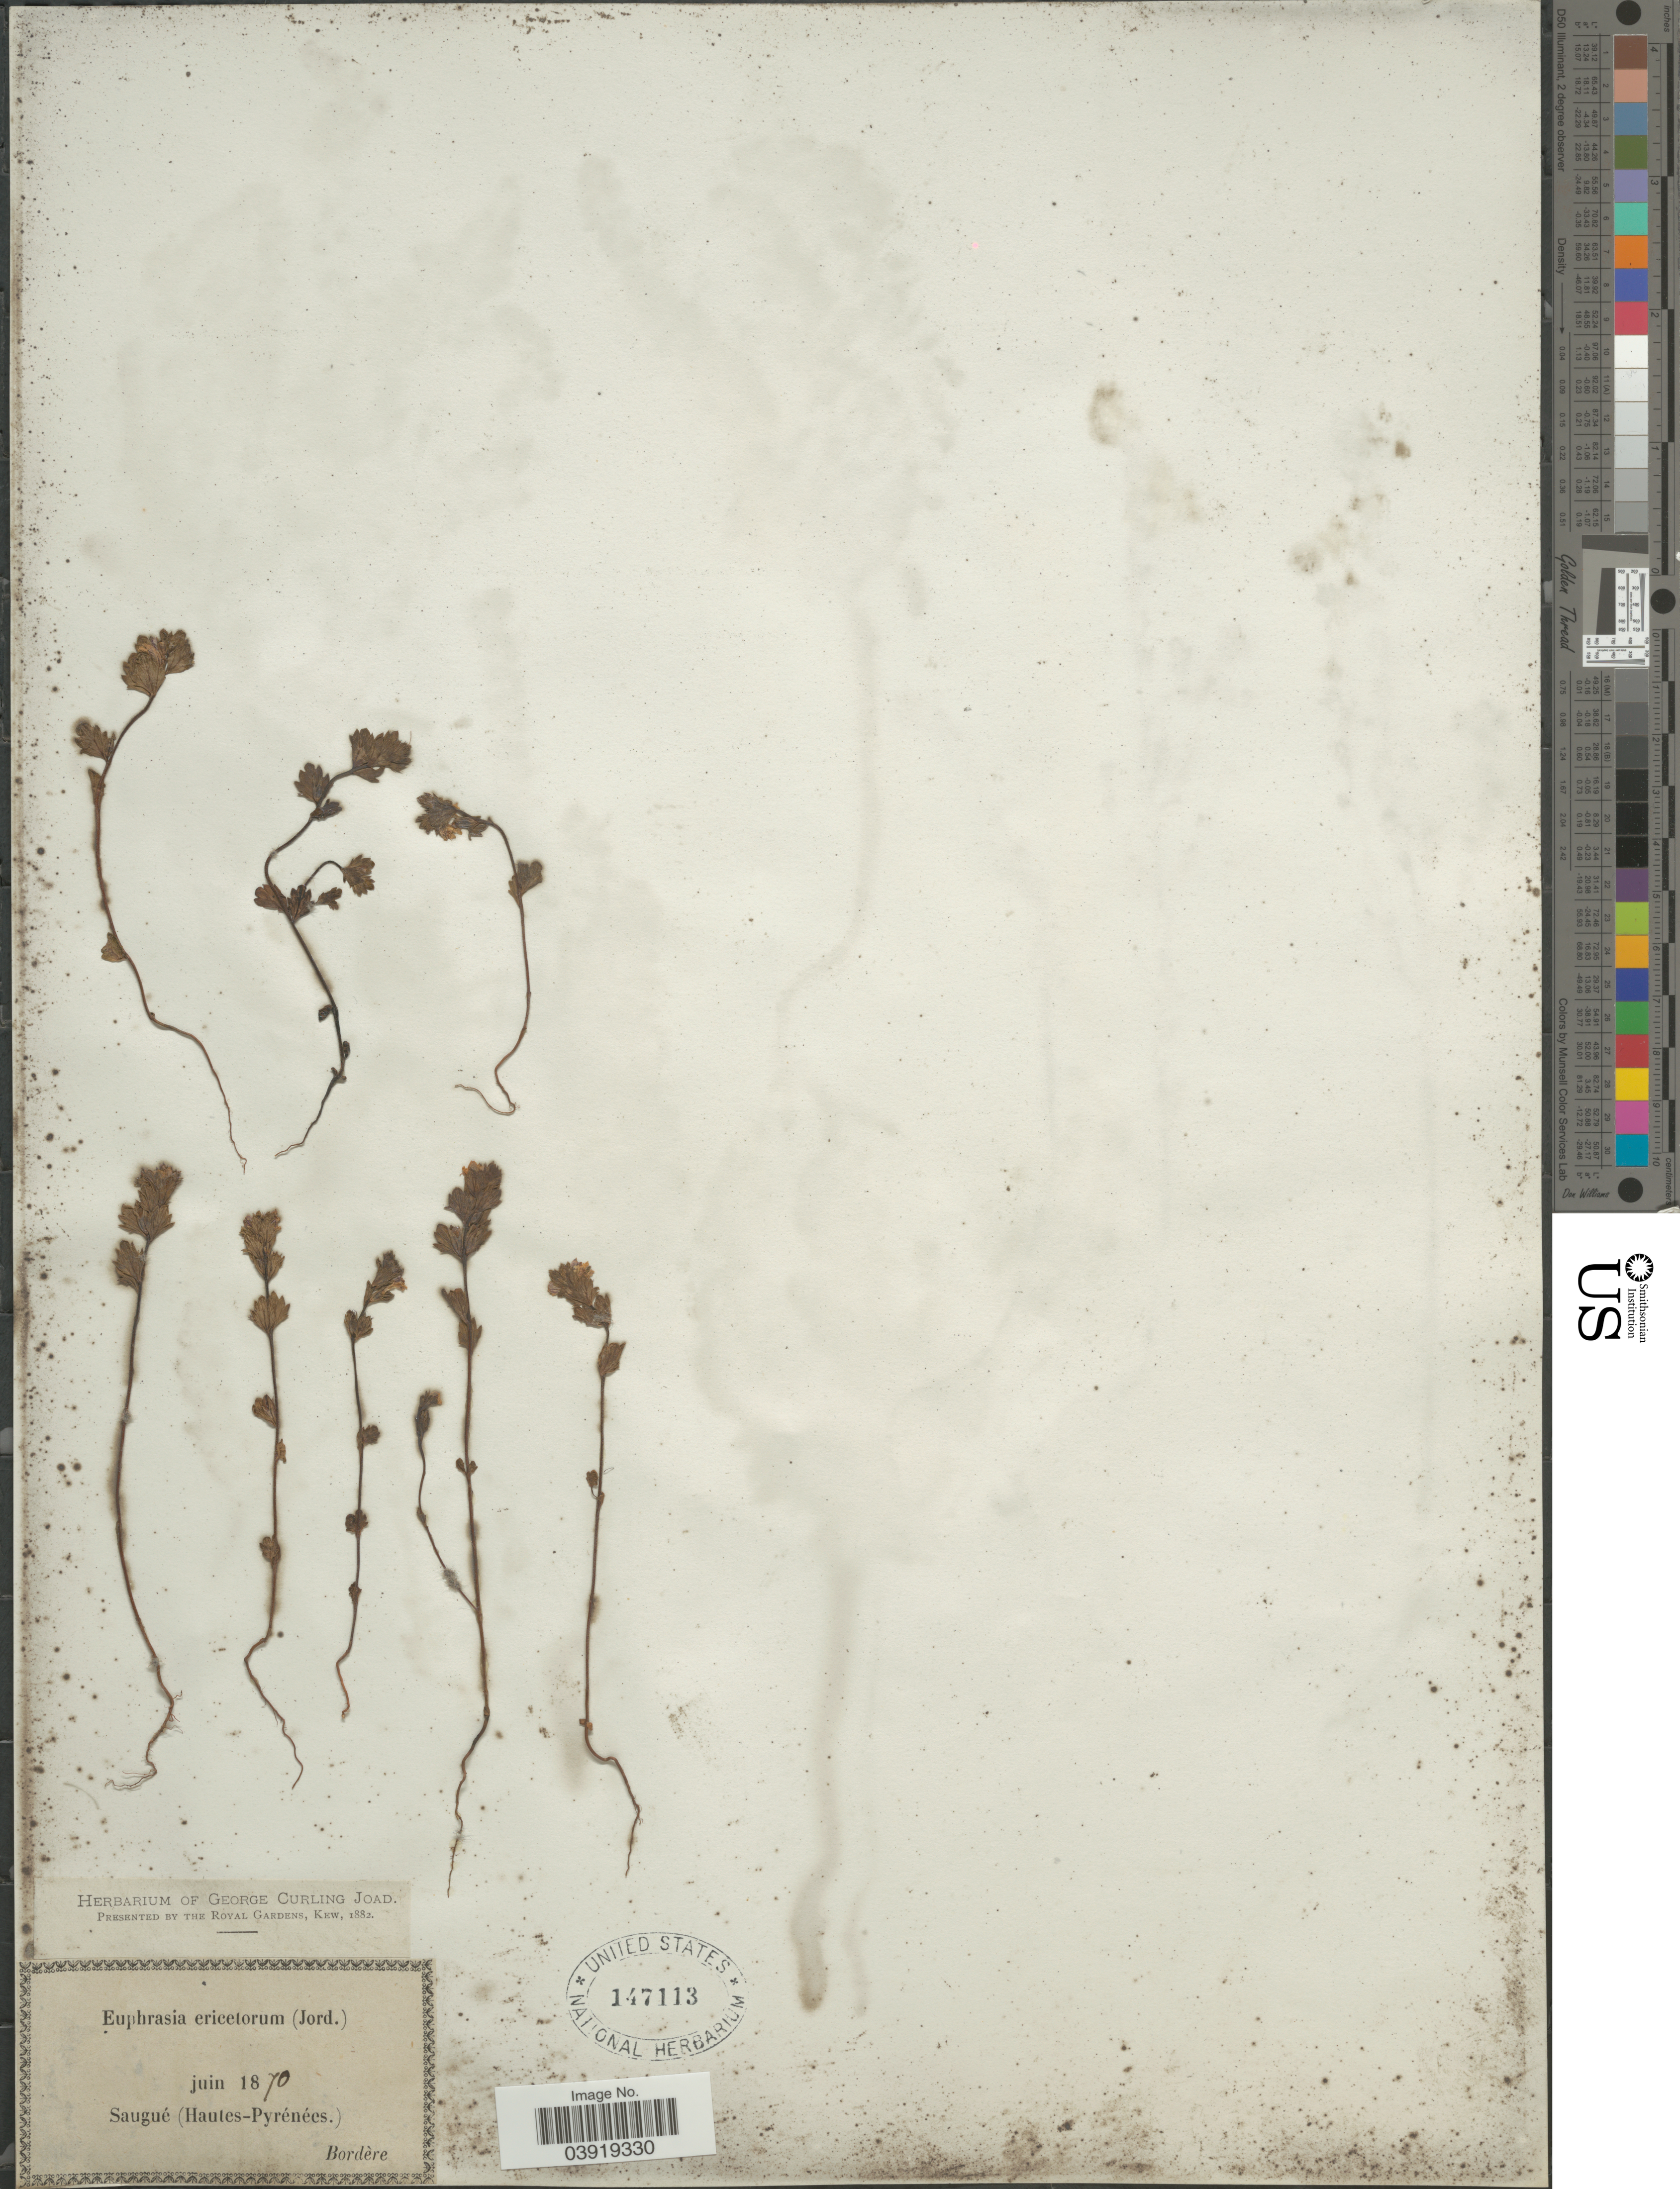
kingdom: Plantae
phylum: Tracheophyta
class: Magnoliopsida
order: Lamiales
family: Orobanchaceae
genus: Euphrasia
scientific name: Euphrasia ericetorum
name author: Jord. ex Boreau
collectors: -. Bordère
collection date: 1870-06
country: France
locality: Saugué (Hautes-Pyrénées).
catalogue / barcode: US 147113